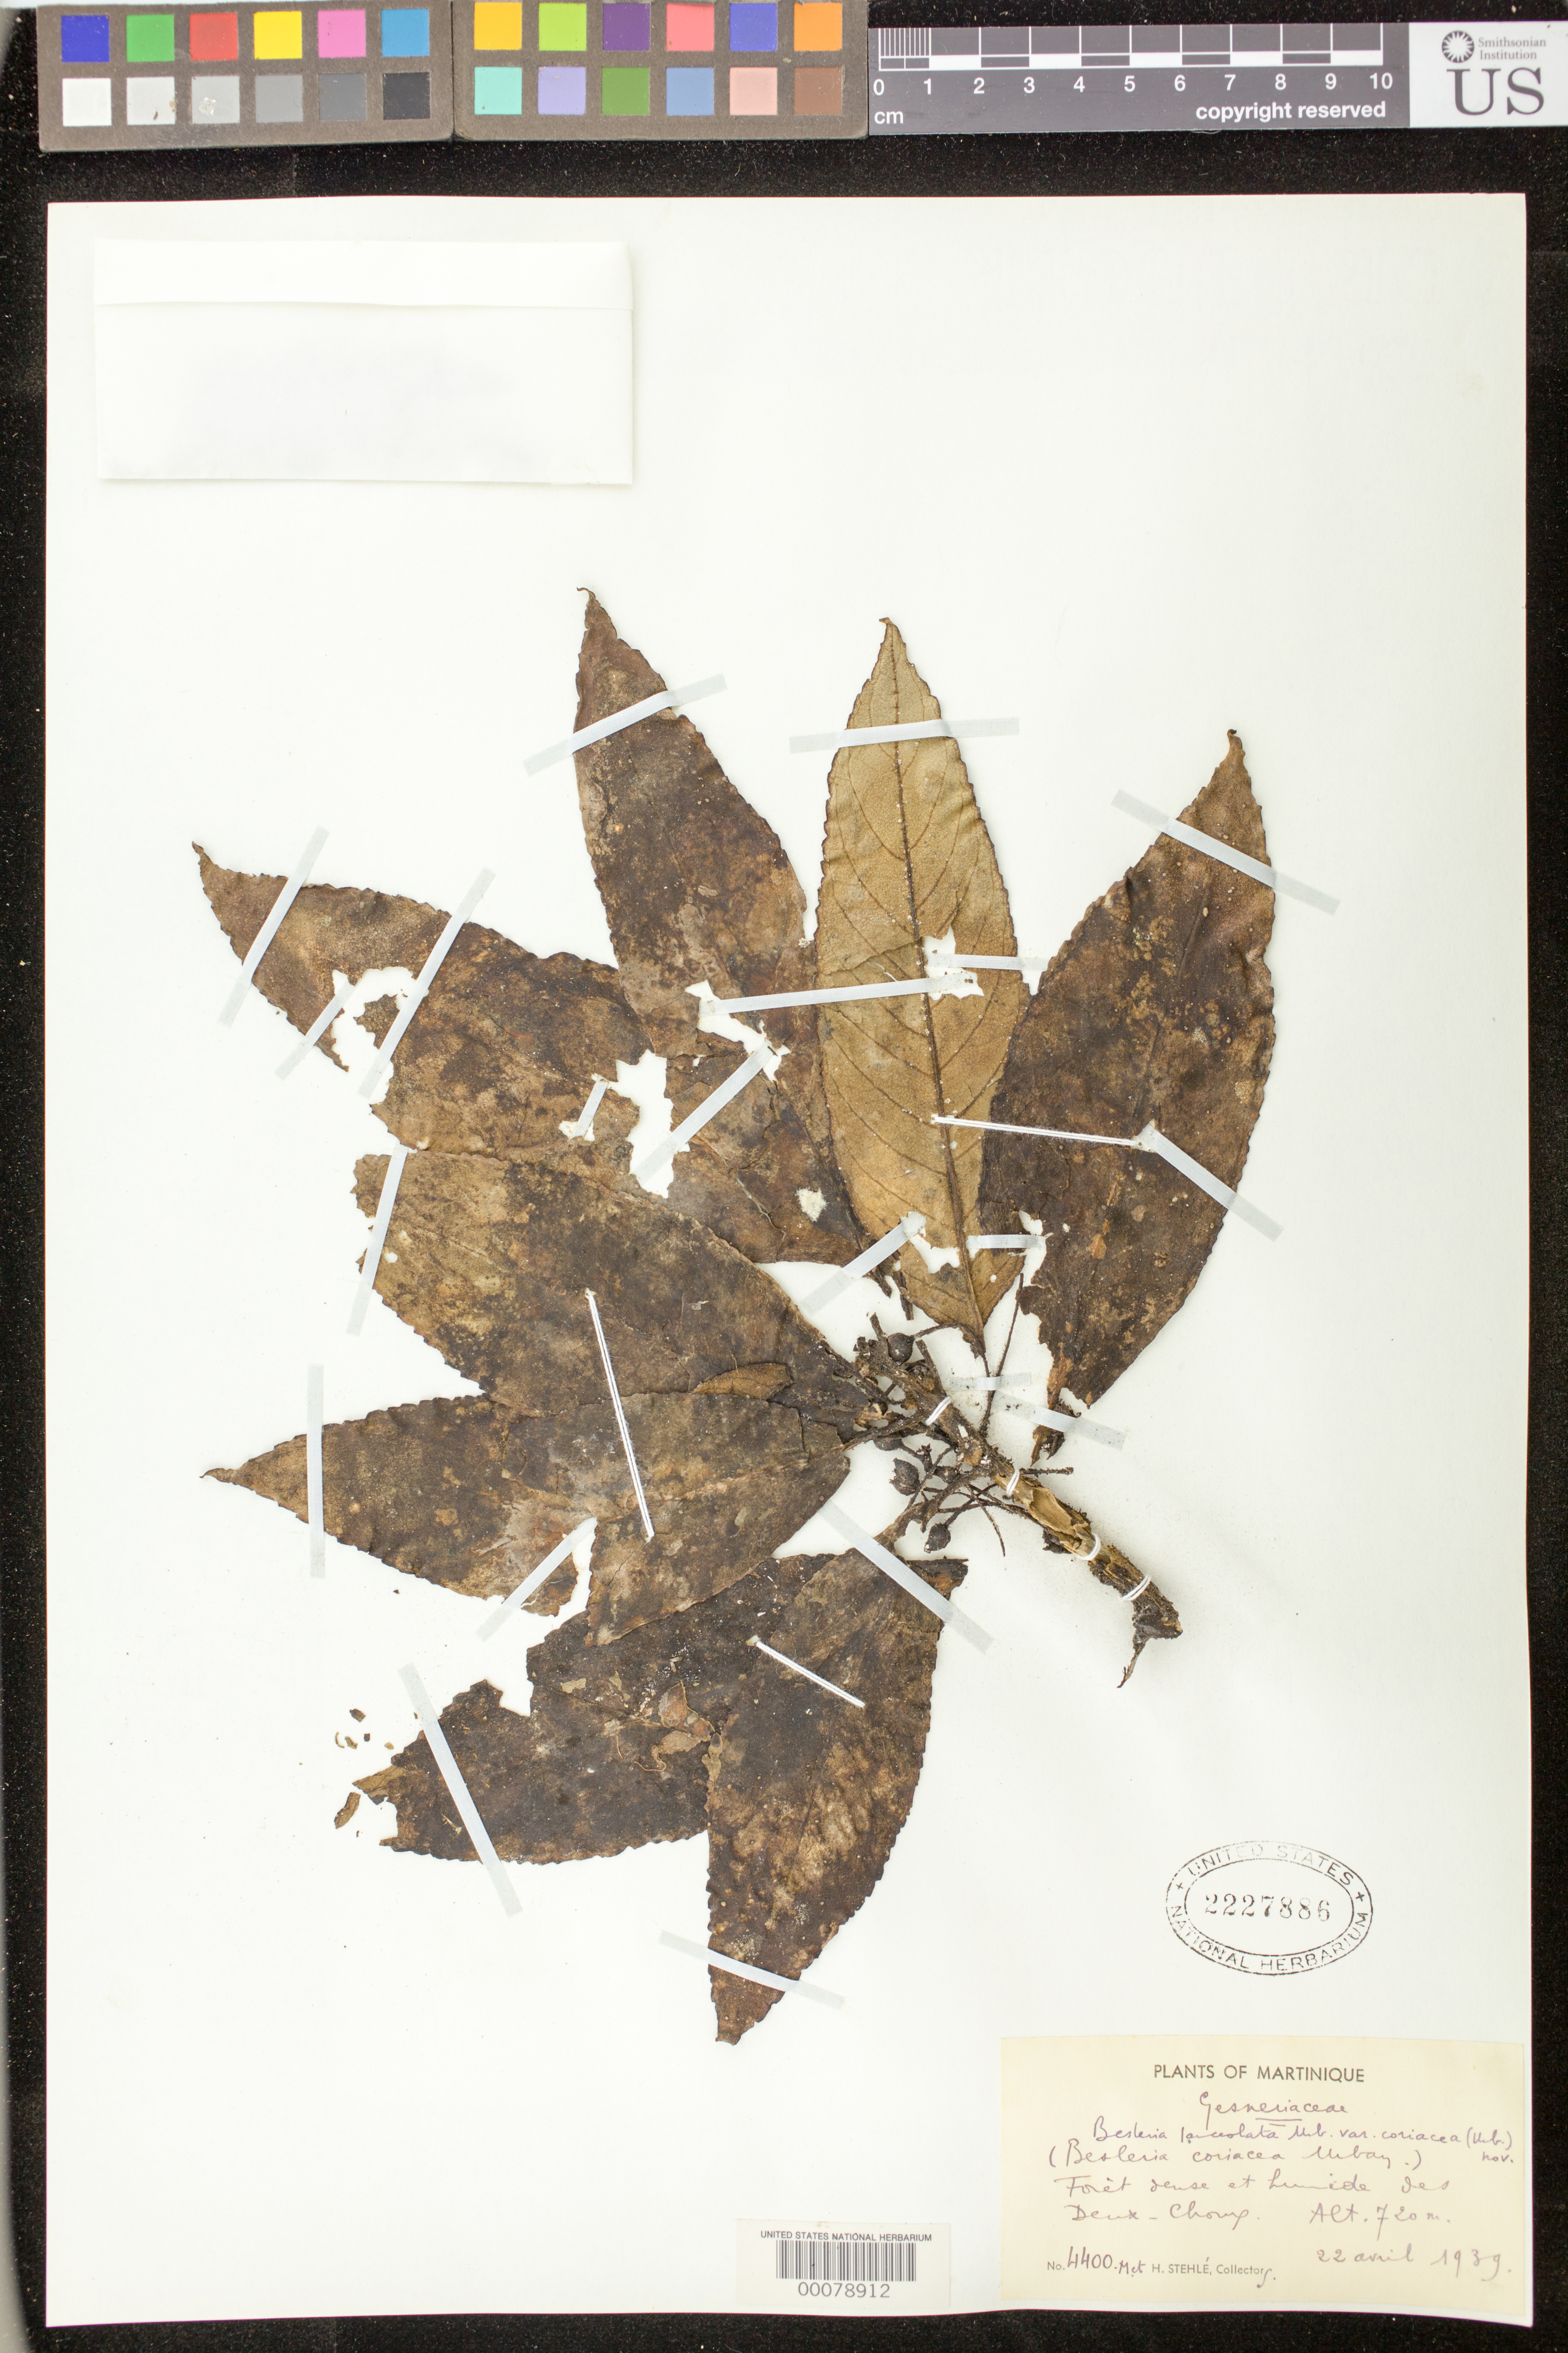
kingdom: Plantae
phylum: Tracheophyta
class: Magnoliopsida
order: Lamiales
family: Gesneriaceae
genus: Besleria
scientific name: Besleria lanceolata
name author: Urb.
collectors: M. Stehlé & H. Stehlé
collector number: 4400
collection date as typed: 22 Apr 1939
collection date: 1939-04-22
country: Martinique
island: Martinique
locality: Deux-choux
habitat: Dense, humid forest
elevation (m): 720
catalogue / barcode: US 2227886